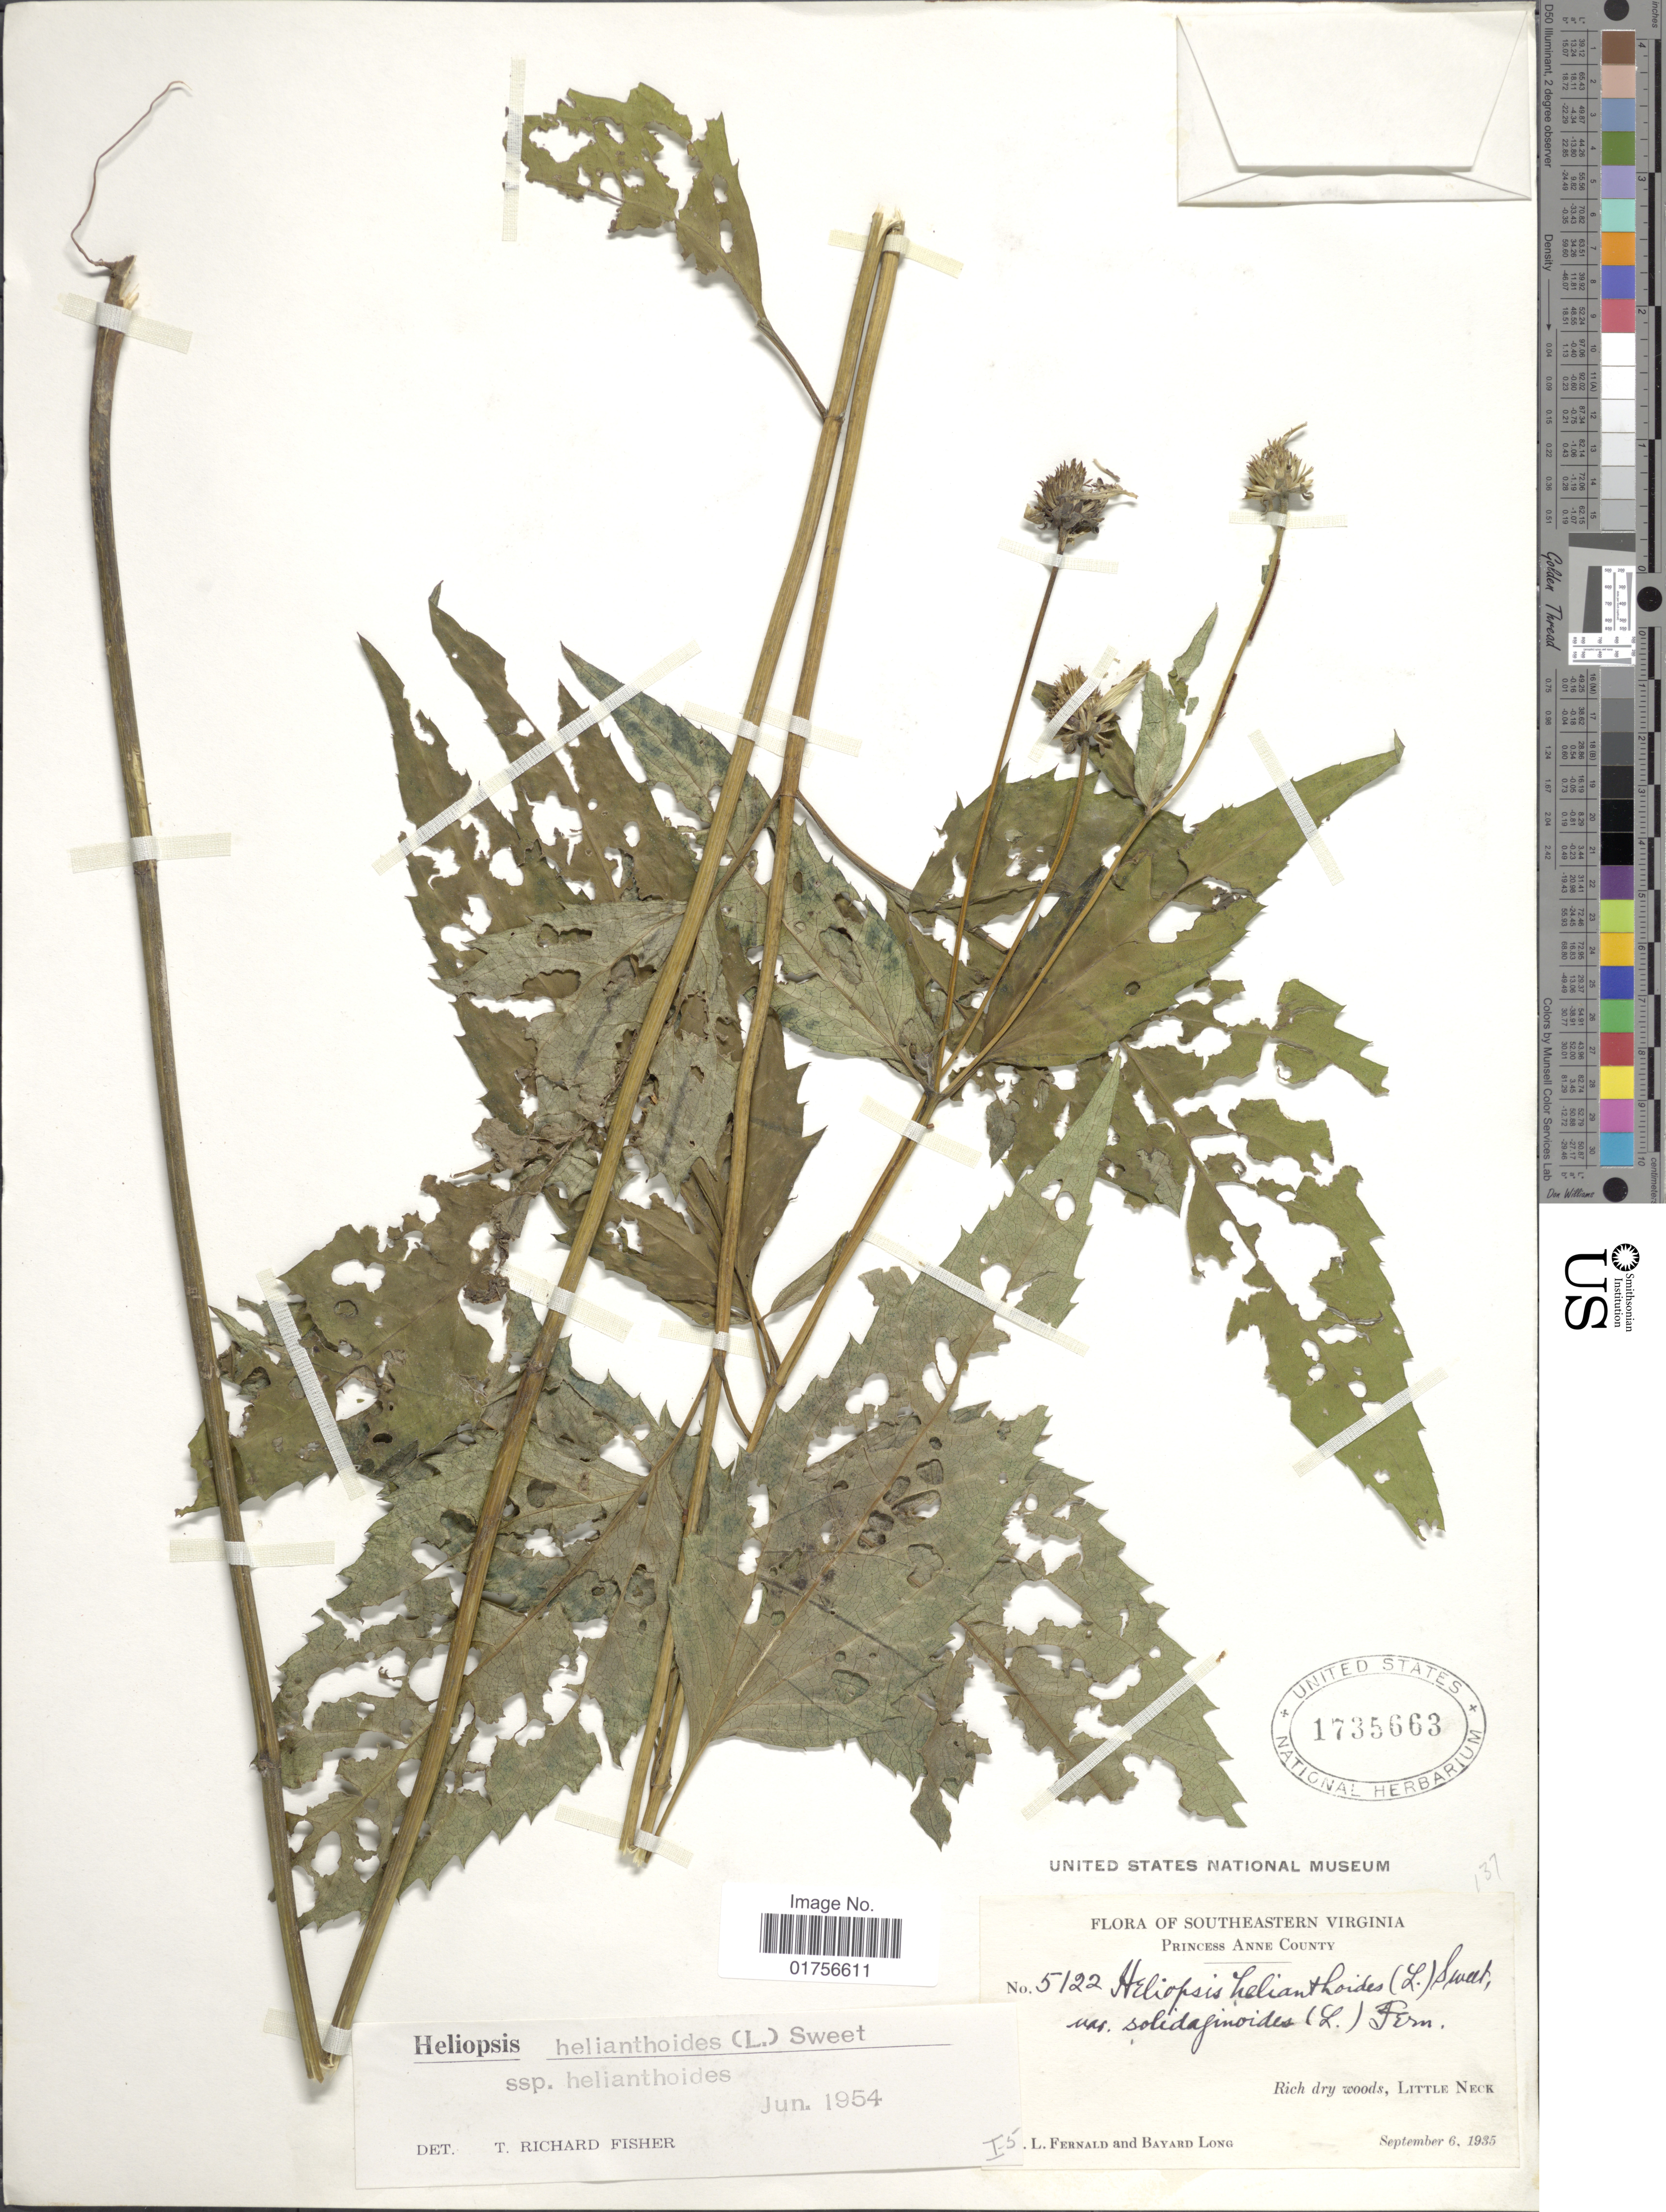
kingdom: Plantae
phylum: Tracheophyta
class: Magnoliopsida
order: Asterales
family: Asteraceae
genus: Heliopsis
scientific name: Heliopsis helianthoides subsp. helianthoides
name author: (L.) Sweet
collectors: M. L. Fernald & B. Long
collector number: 5122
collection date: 1935-09-06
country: United States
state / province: Virginia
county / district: City of Virginia Beach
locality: Southeastern Virginia, Princess Anne (=historic county name) County, Little Neck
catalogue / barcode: US 1735663